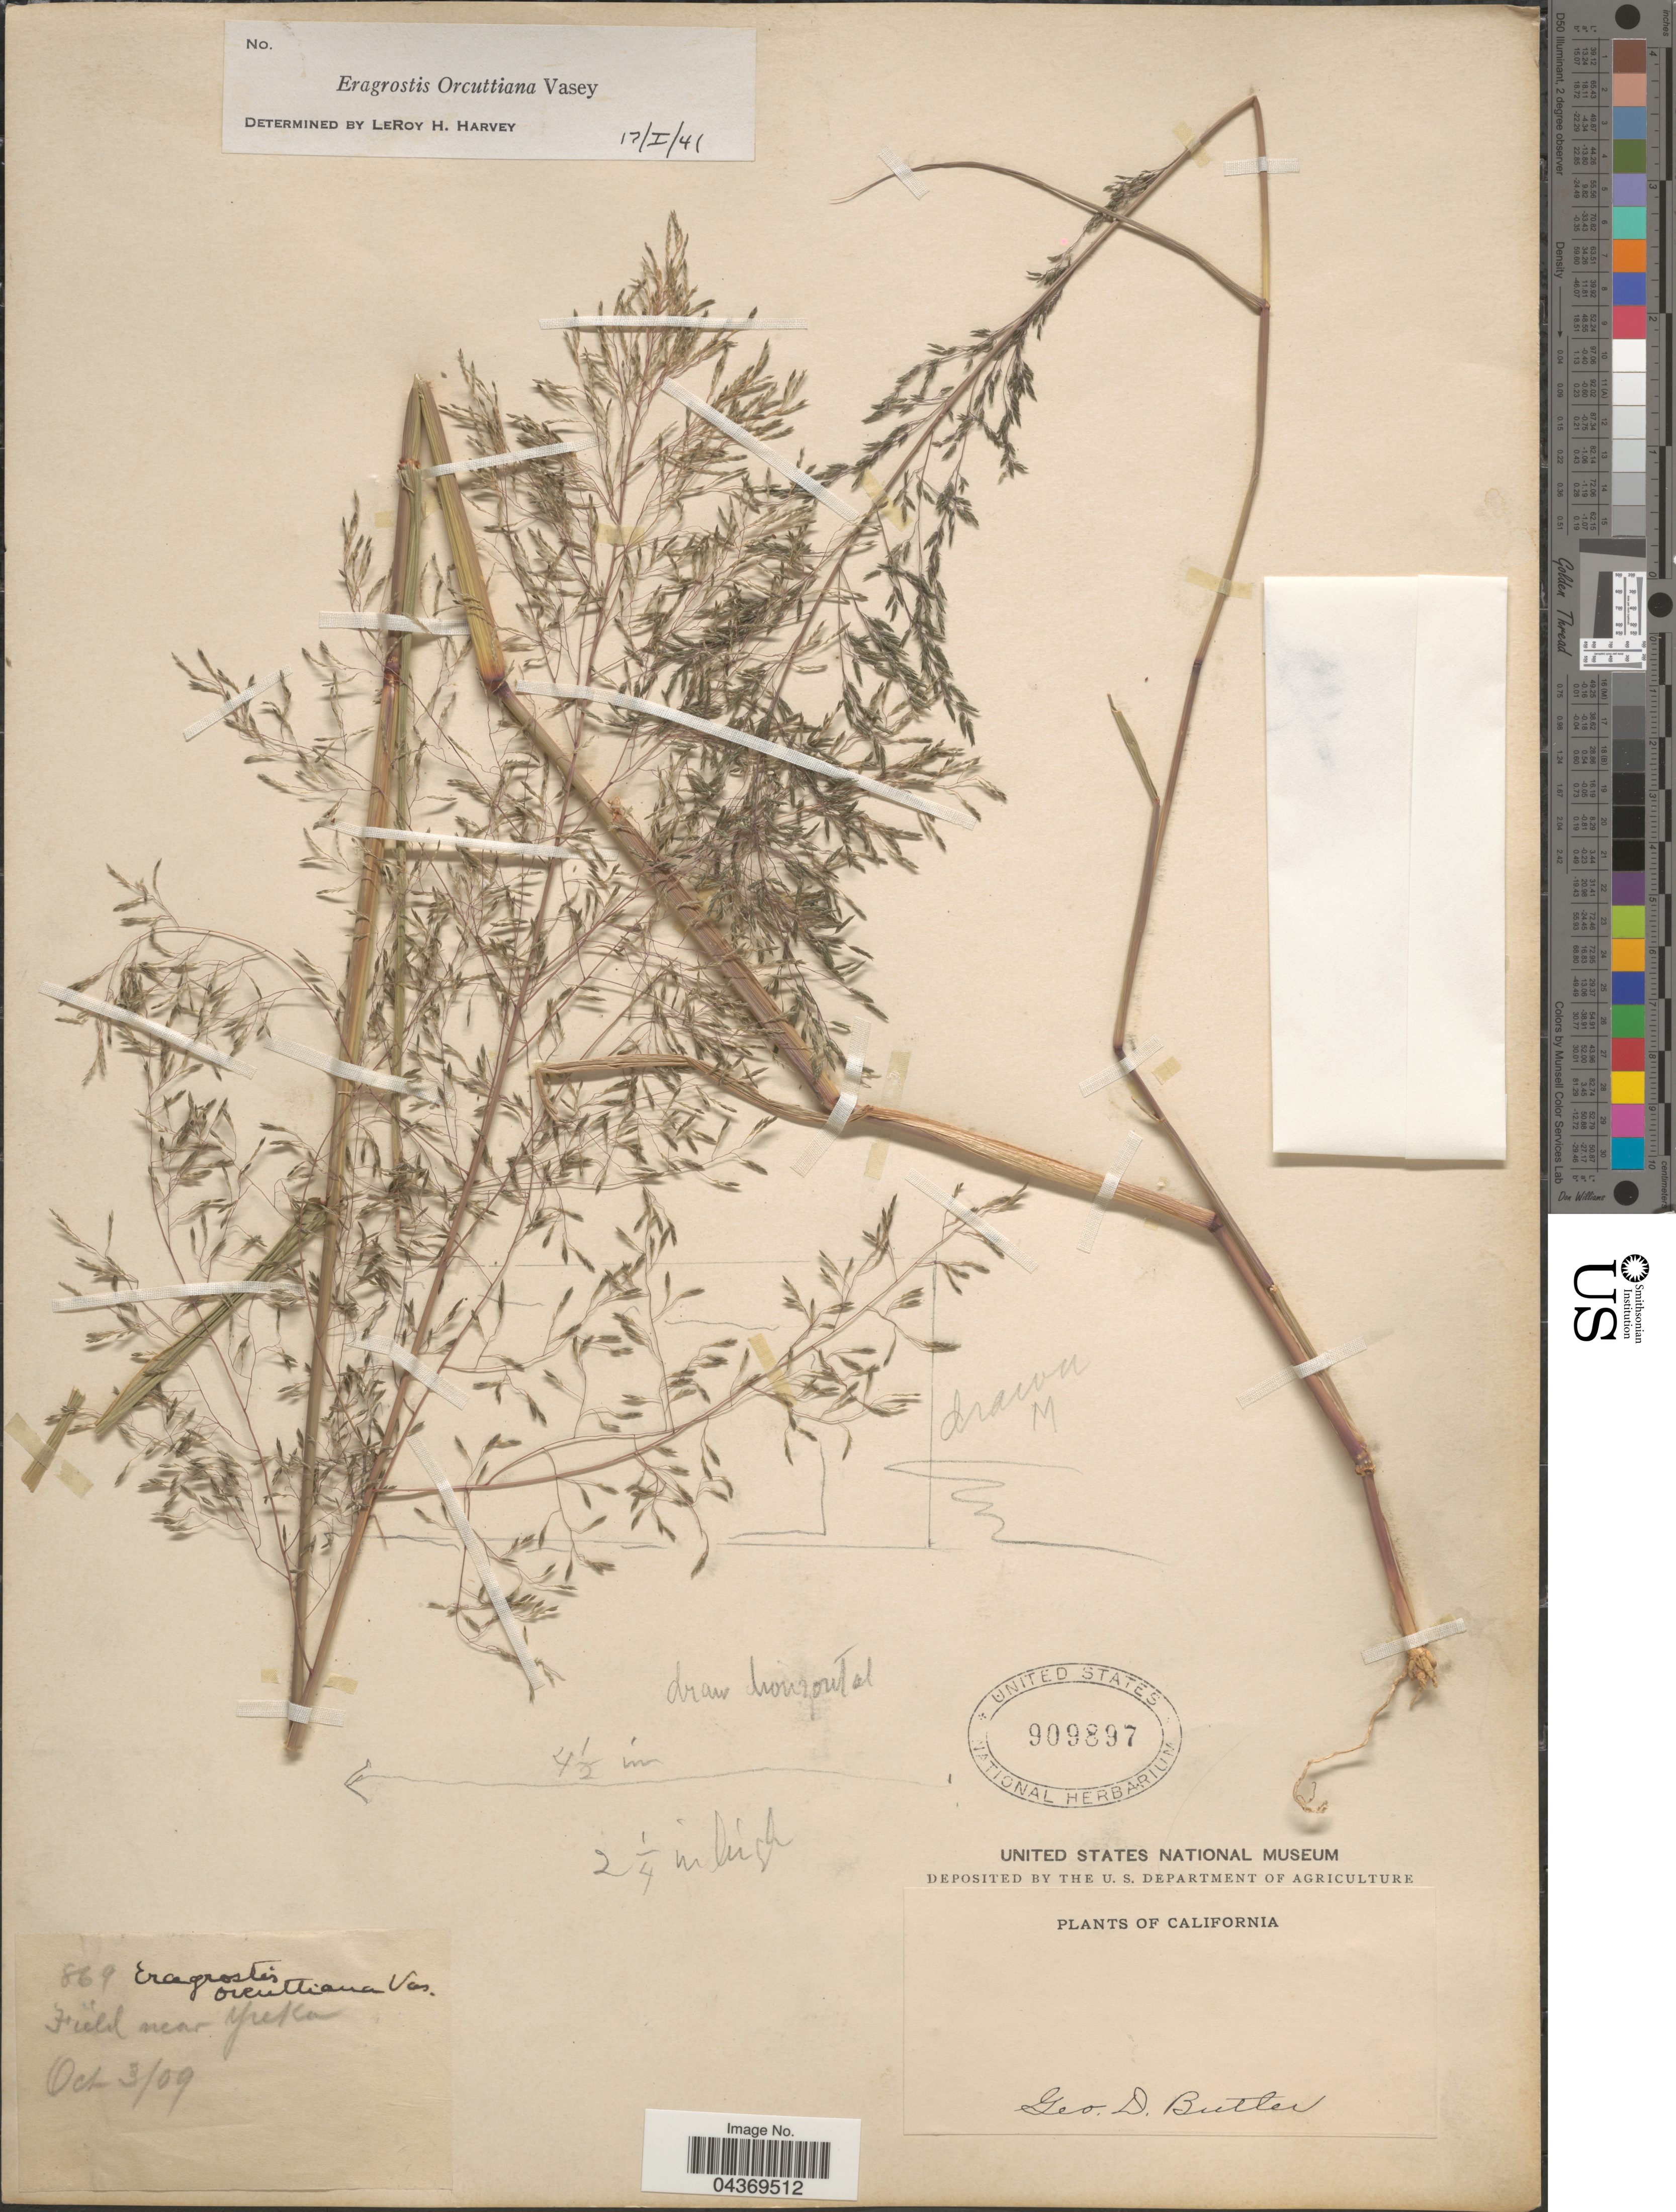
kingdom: Plantae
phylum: Tracheophyta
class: Liliopsida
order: Poales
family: Poaceae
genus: Eragrostis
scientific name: Eragrostis mexicana subsp. virescens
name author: (J. Presl) S.D. Koch & Sánchez Vega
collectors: G. D. Butler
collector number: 869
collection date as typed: Transcribed d/m/y: 3/10/9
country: United States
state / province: California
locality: Field near Yreka.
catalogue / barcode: US 909897